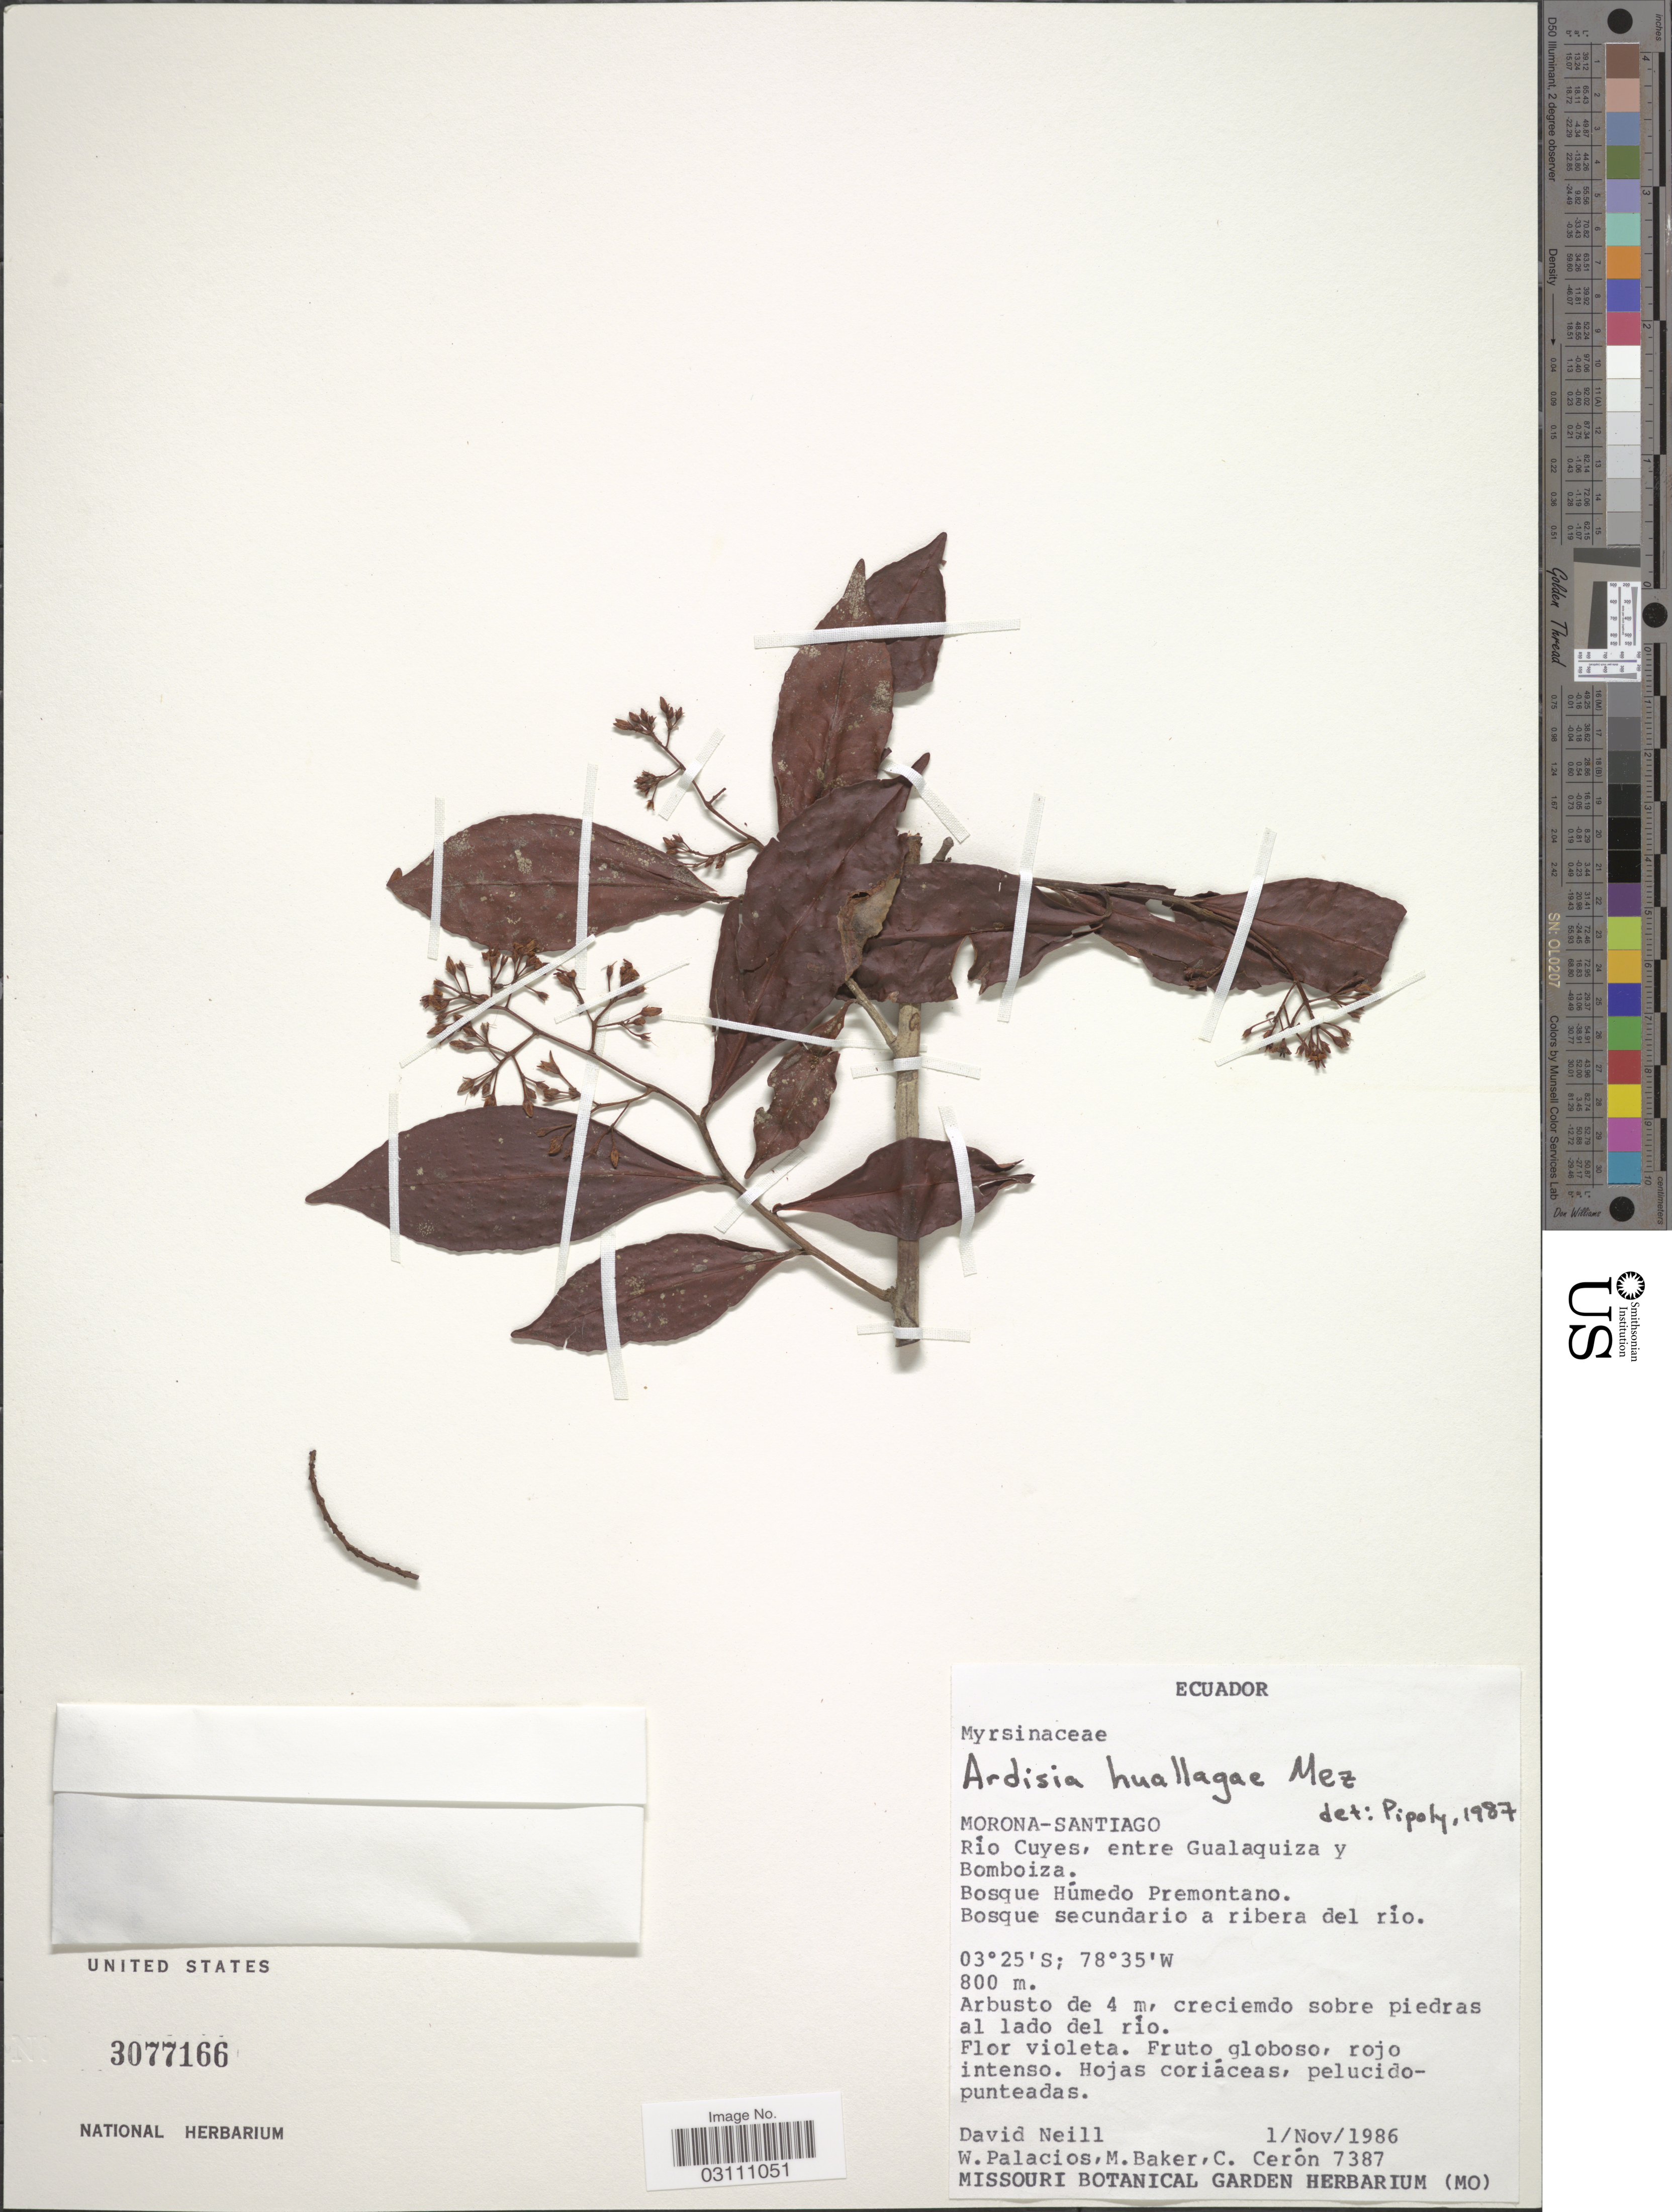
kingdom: Plantae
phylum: Tracheophyta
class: Magnoliopsida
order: Ericales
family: Primulaceae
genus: Ardisia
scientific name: Ardisia huallagae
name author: Mez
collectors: D. Neill, W. Palacios, M. Baker & C. E. Cerón M.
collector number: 7387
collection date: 1986-11-01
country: Ecuador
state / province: Morona-Santiago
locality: Río Cuyes, entre Gualaquiza y Bomboiza.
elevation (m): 800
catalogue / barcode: US 3077166